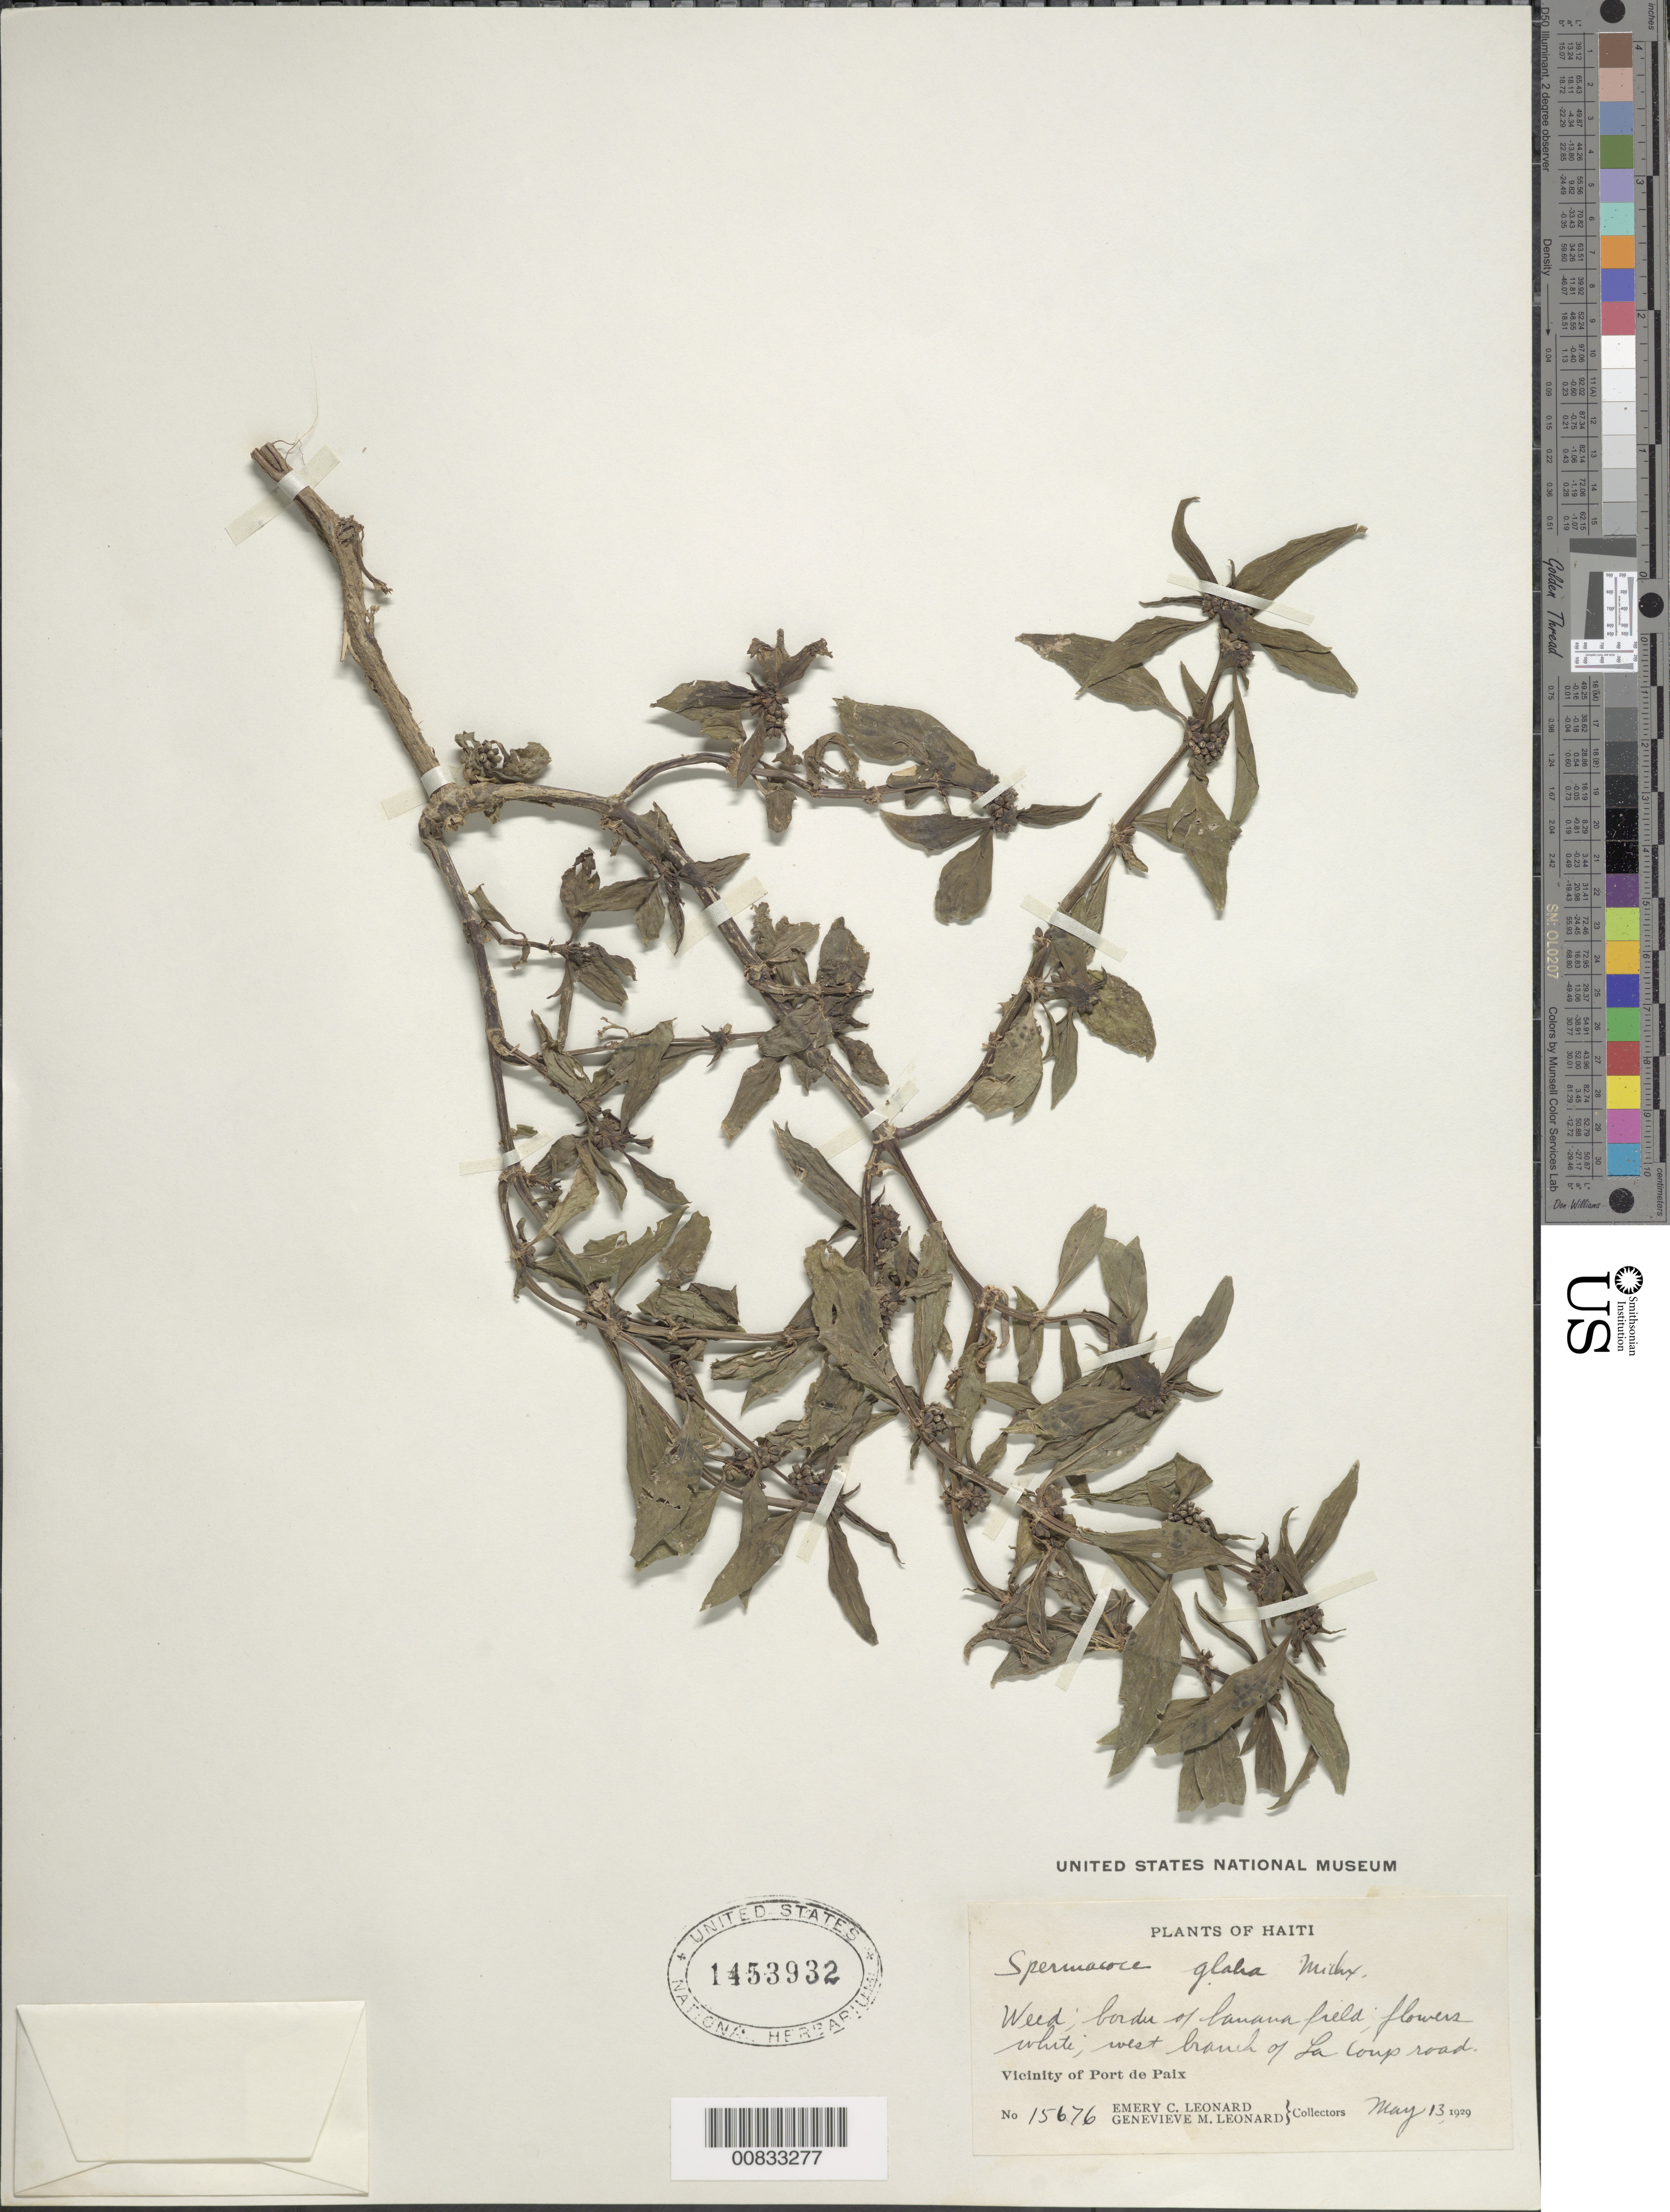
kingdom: Plantae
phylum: Tracheophyta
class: Magnoliopsida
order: Gentianales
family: Rubiaceae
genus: Spermacoce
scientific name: Spermacoce glabra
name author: Michx.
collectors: E. C. Leonard & G. M. Leonard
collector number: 15676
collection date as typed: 13 May 1929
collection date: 1929-05-13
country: Haiti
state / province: Nord-Ouest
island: Hispaniola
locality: Vicinity of Port de Paix, west branch of La Coup Road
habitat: Border of banana field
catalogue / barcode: US 1453932